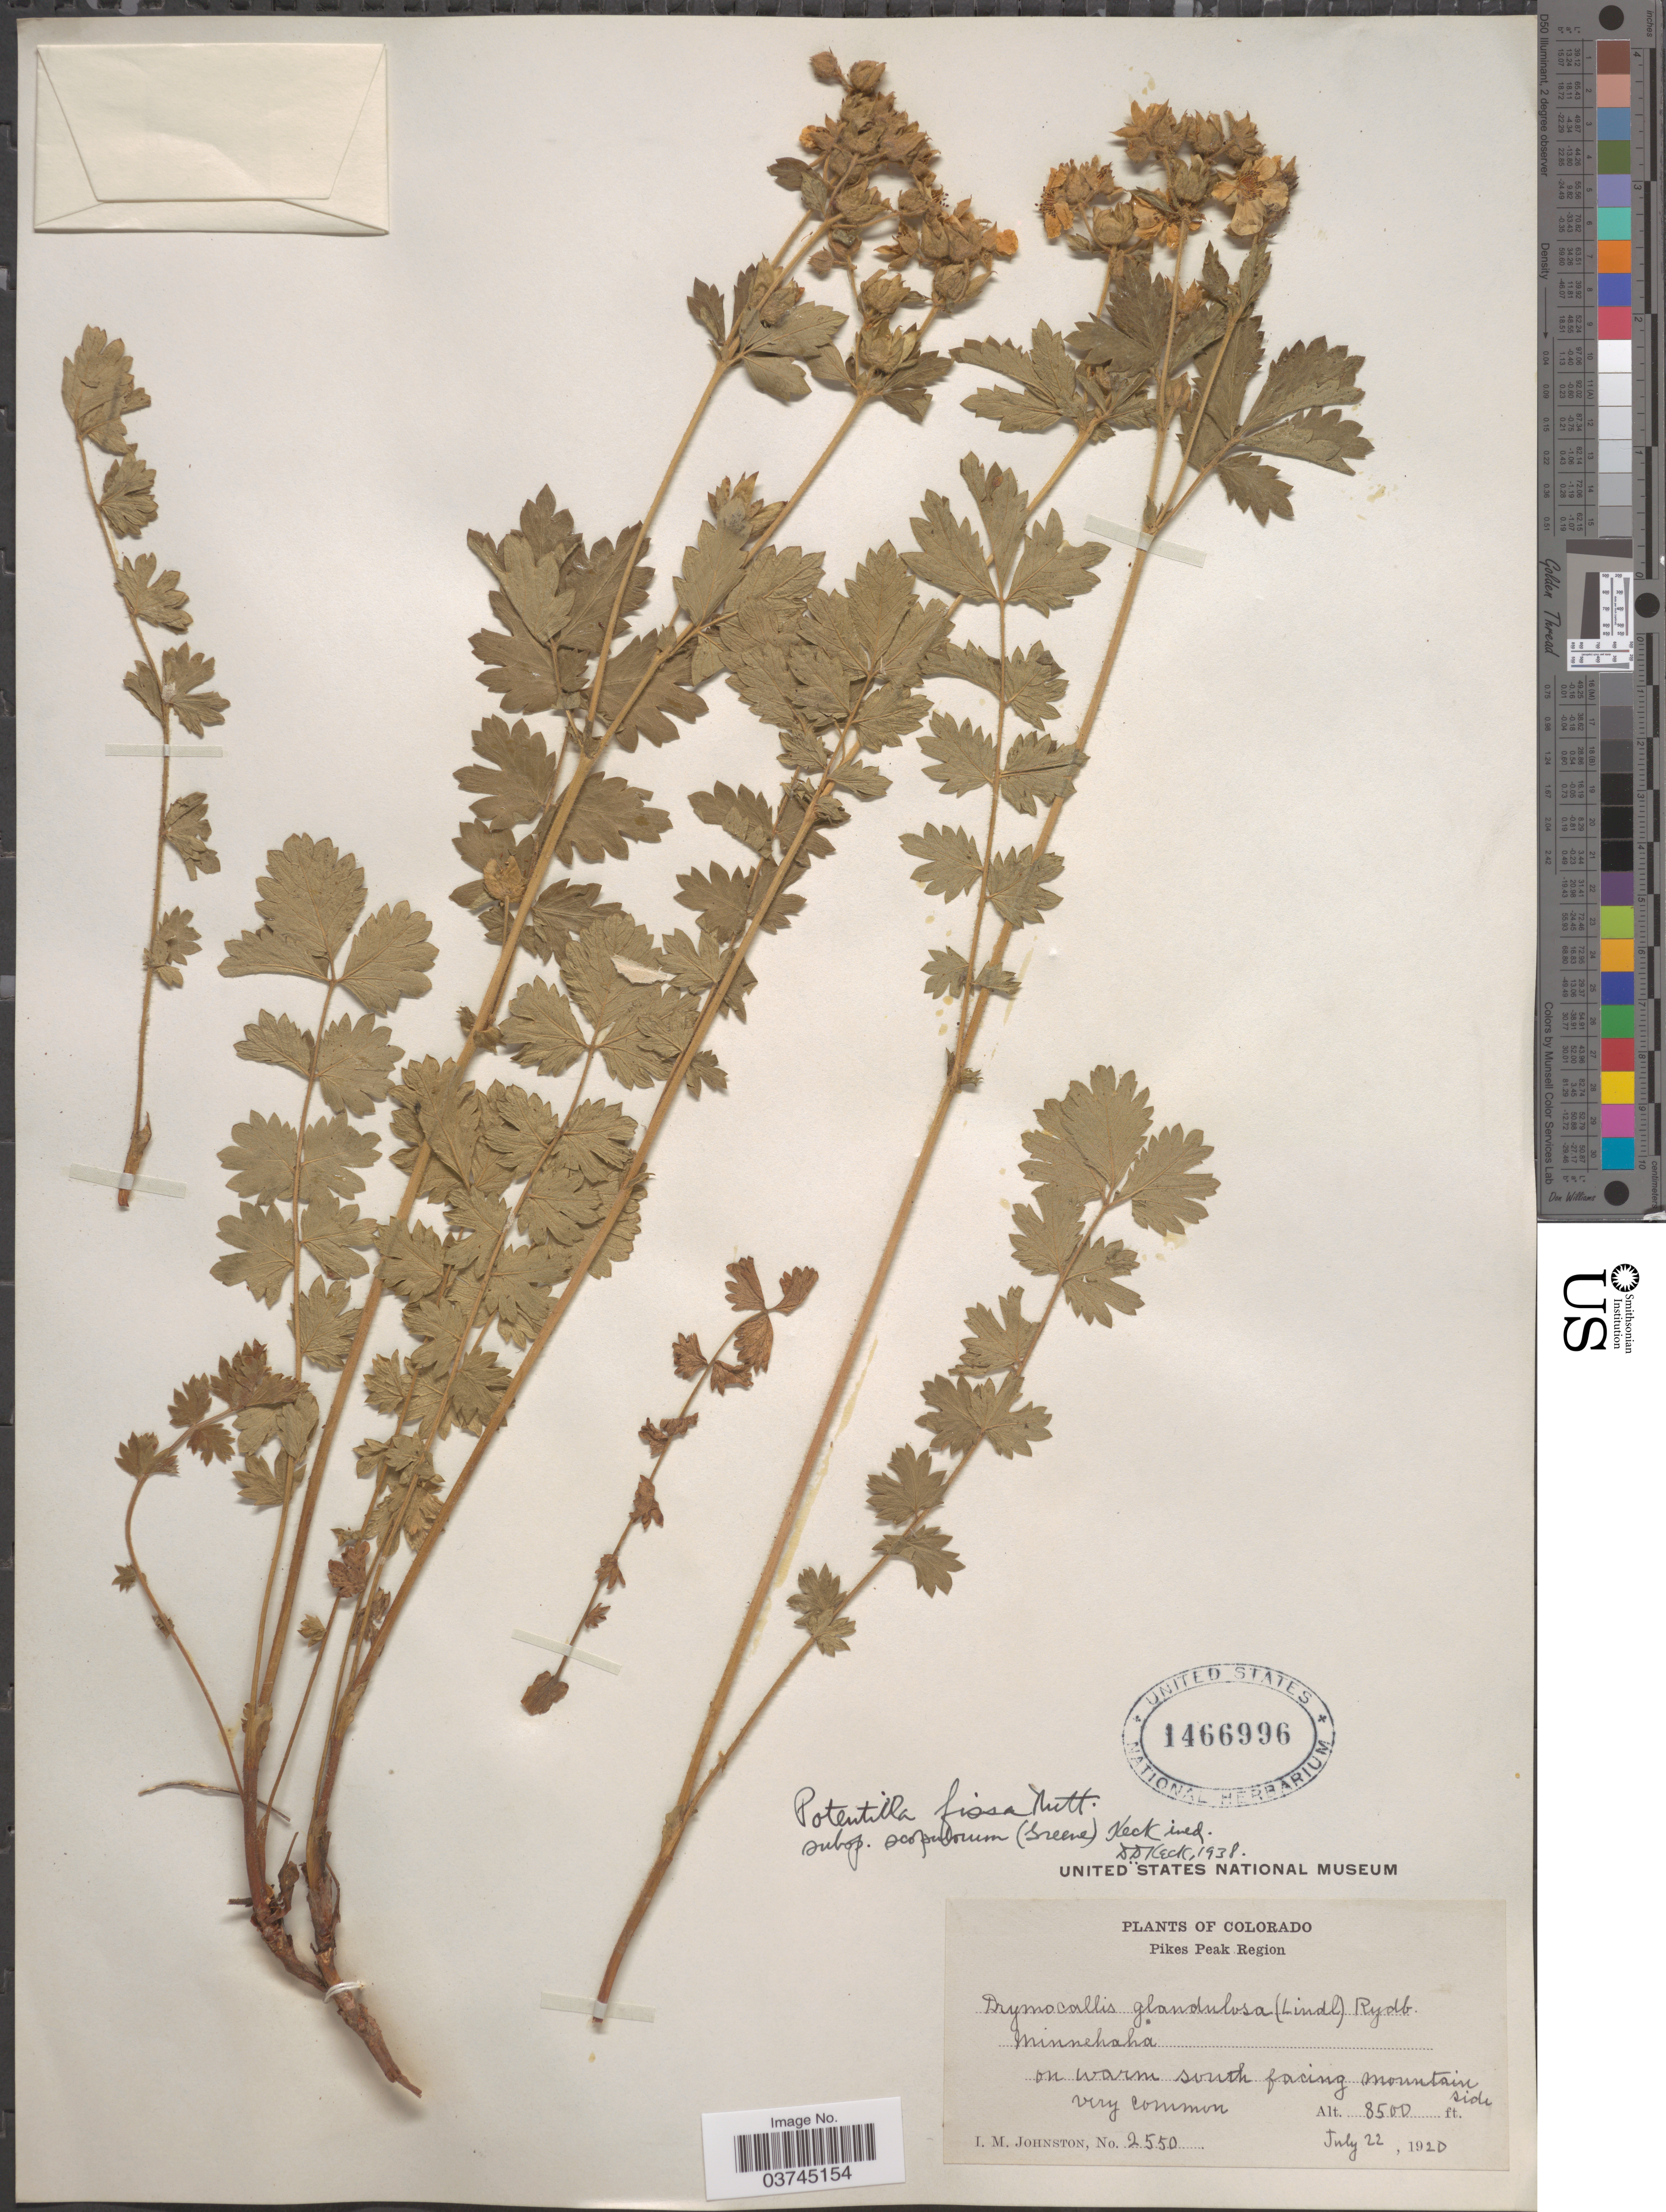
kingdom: Plantae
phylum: Tracheophyta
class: Magnoliopsida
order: Rosales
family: Rosaceae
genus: Drymocallis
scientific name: Drymocallis fissa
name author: (Nutt.) Rydb.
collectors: I.M. Johnston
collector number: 2550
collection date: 1920-07-22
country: United States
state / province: Colorado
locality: Pikes Peak Region. On warm south facing mountain side.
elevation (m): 2591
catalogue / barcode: US 1466996